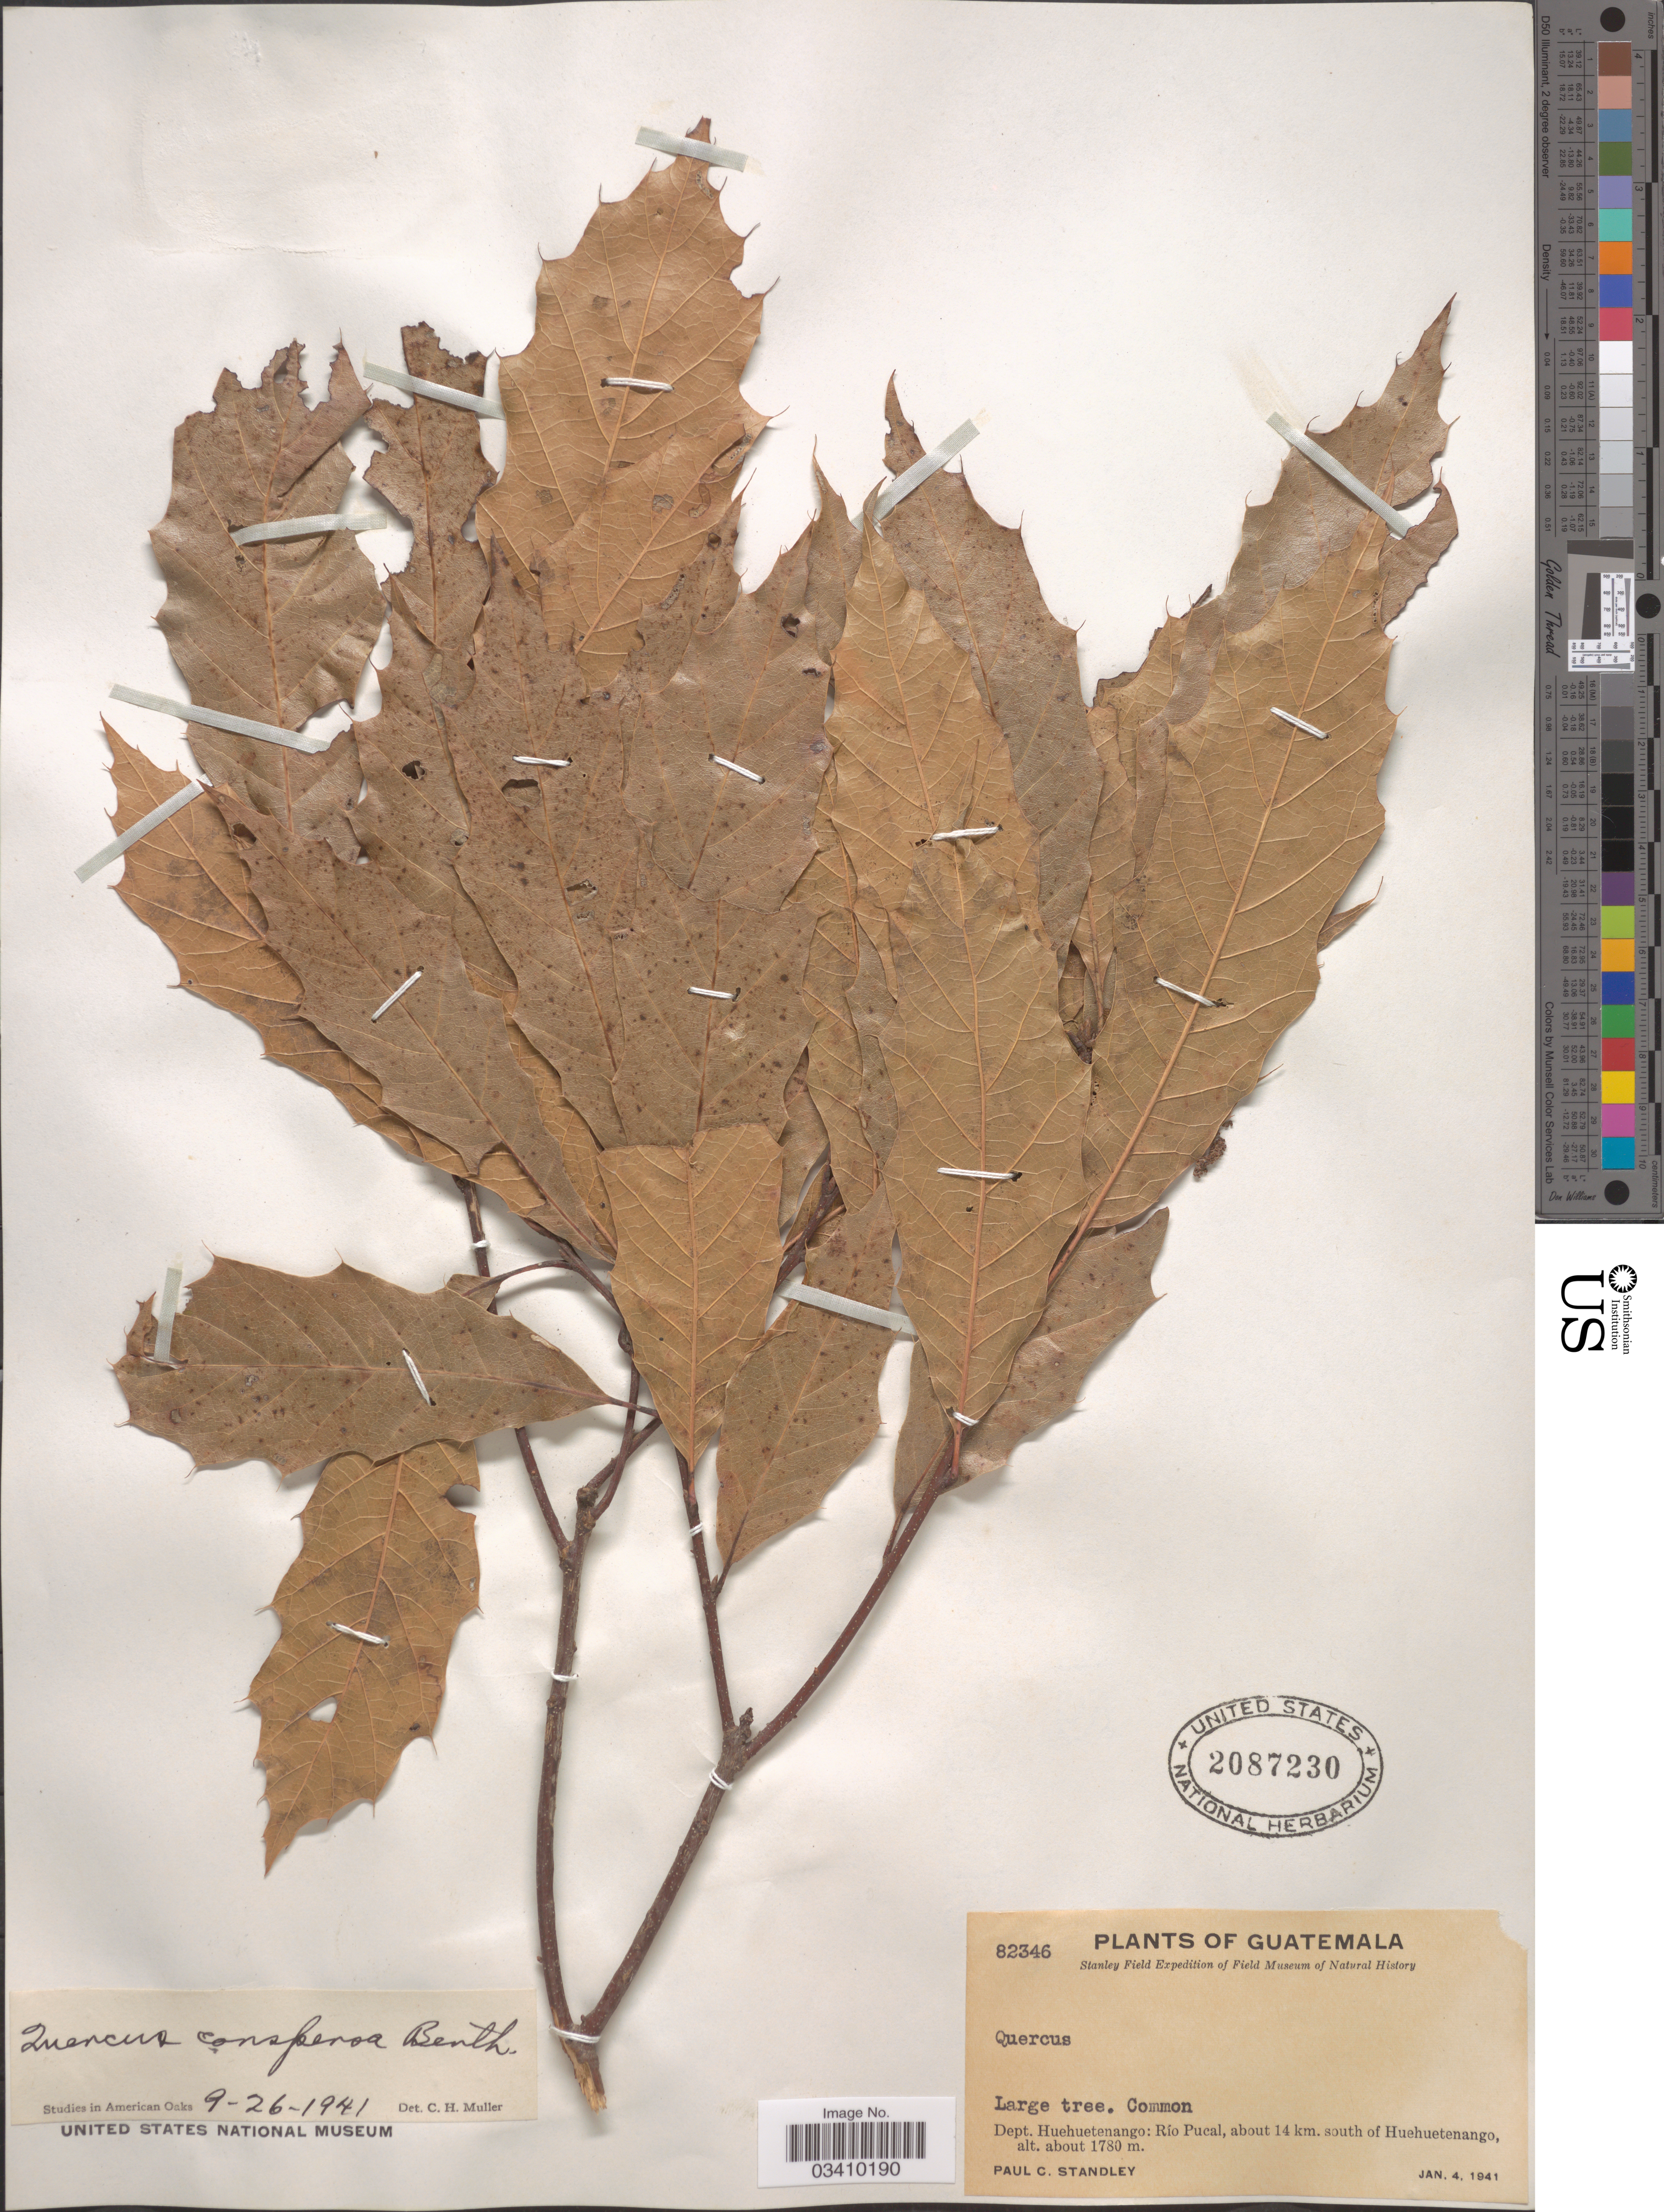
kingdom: Plantae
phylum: Tracheophyta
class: Magnoliopsida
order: Fagales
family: Fagaceae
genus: Quercus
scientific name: Quercus conspersa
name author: Benth.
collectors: P. C. Standley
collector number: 82346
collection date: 1941-01-04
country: Guatemala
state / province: Huehuetenango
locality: Dept. Huehuetenango: Río Pucal, about 14 km. south of Huehuetenango.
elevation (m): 1780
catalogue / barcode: US 2087230